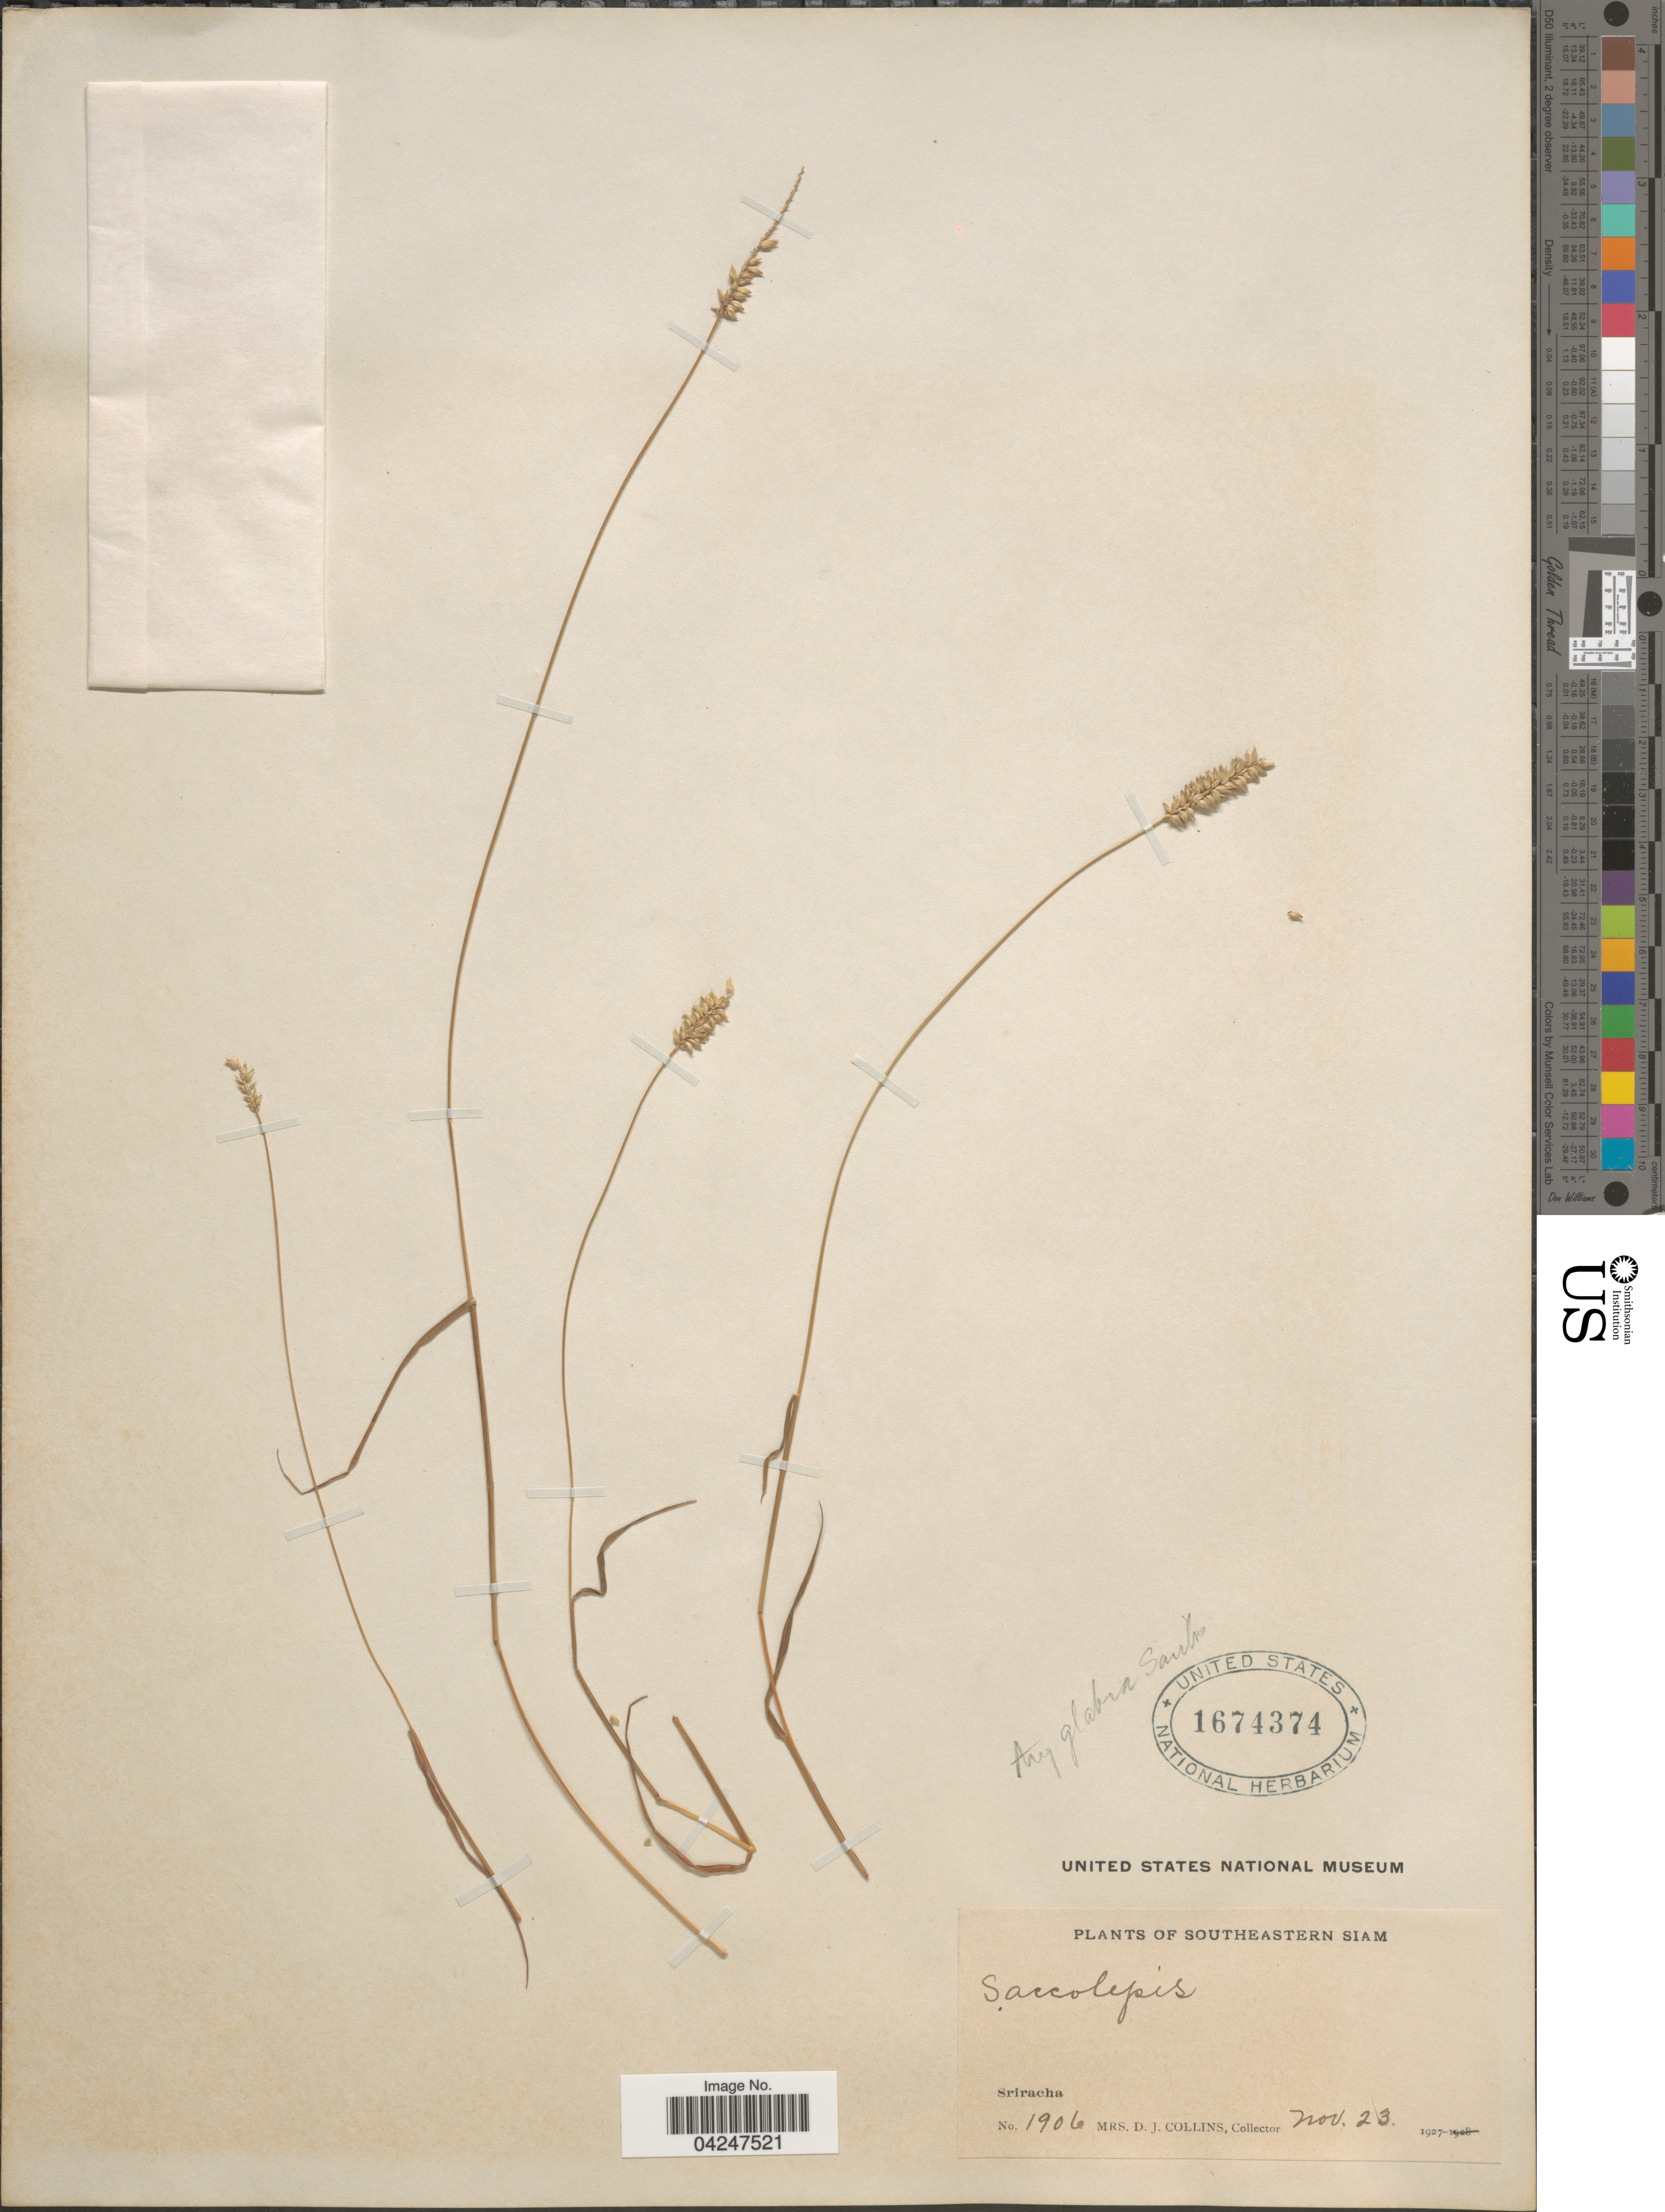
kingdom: Plantae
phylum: Tracheophyta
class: Liliopsida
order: Poales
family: Poaceae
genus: Sacciolepis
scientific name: Sacciolepis sp.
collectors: J. Collins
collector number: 1906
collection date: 1927-11-23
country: Thailand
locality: Southeastern Siam. Sriracha.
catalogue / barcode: US 1674374